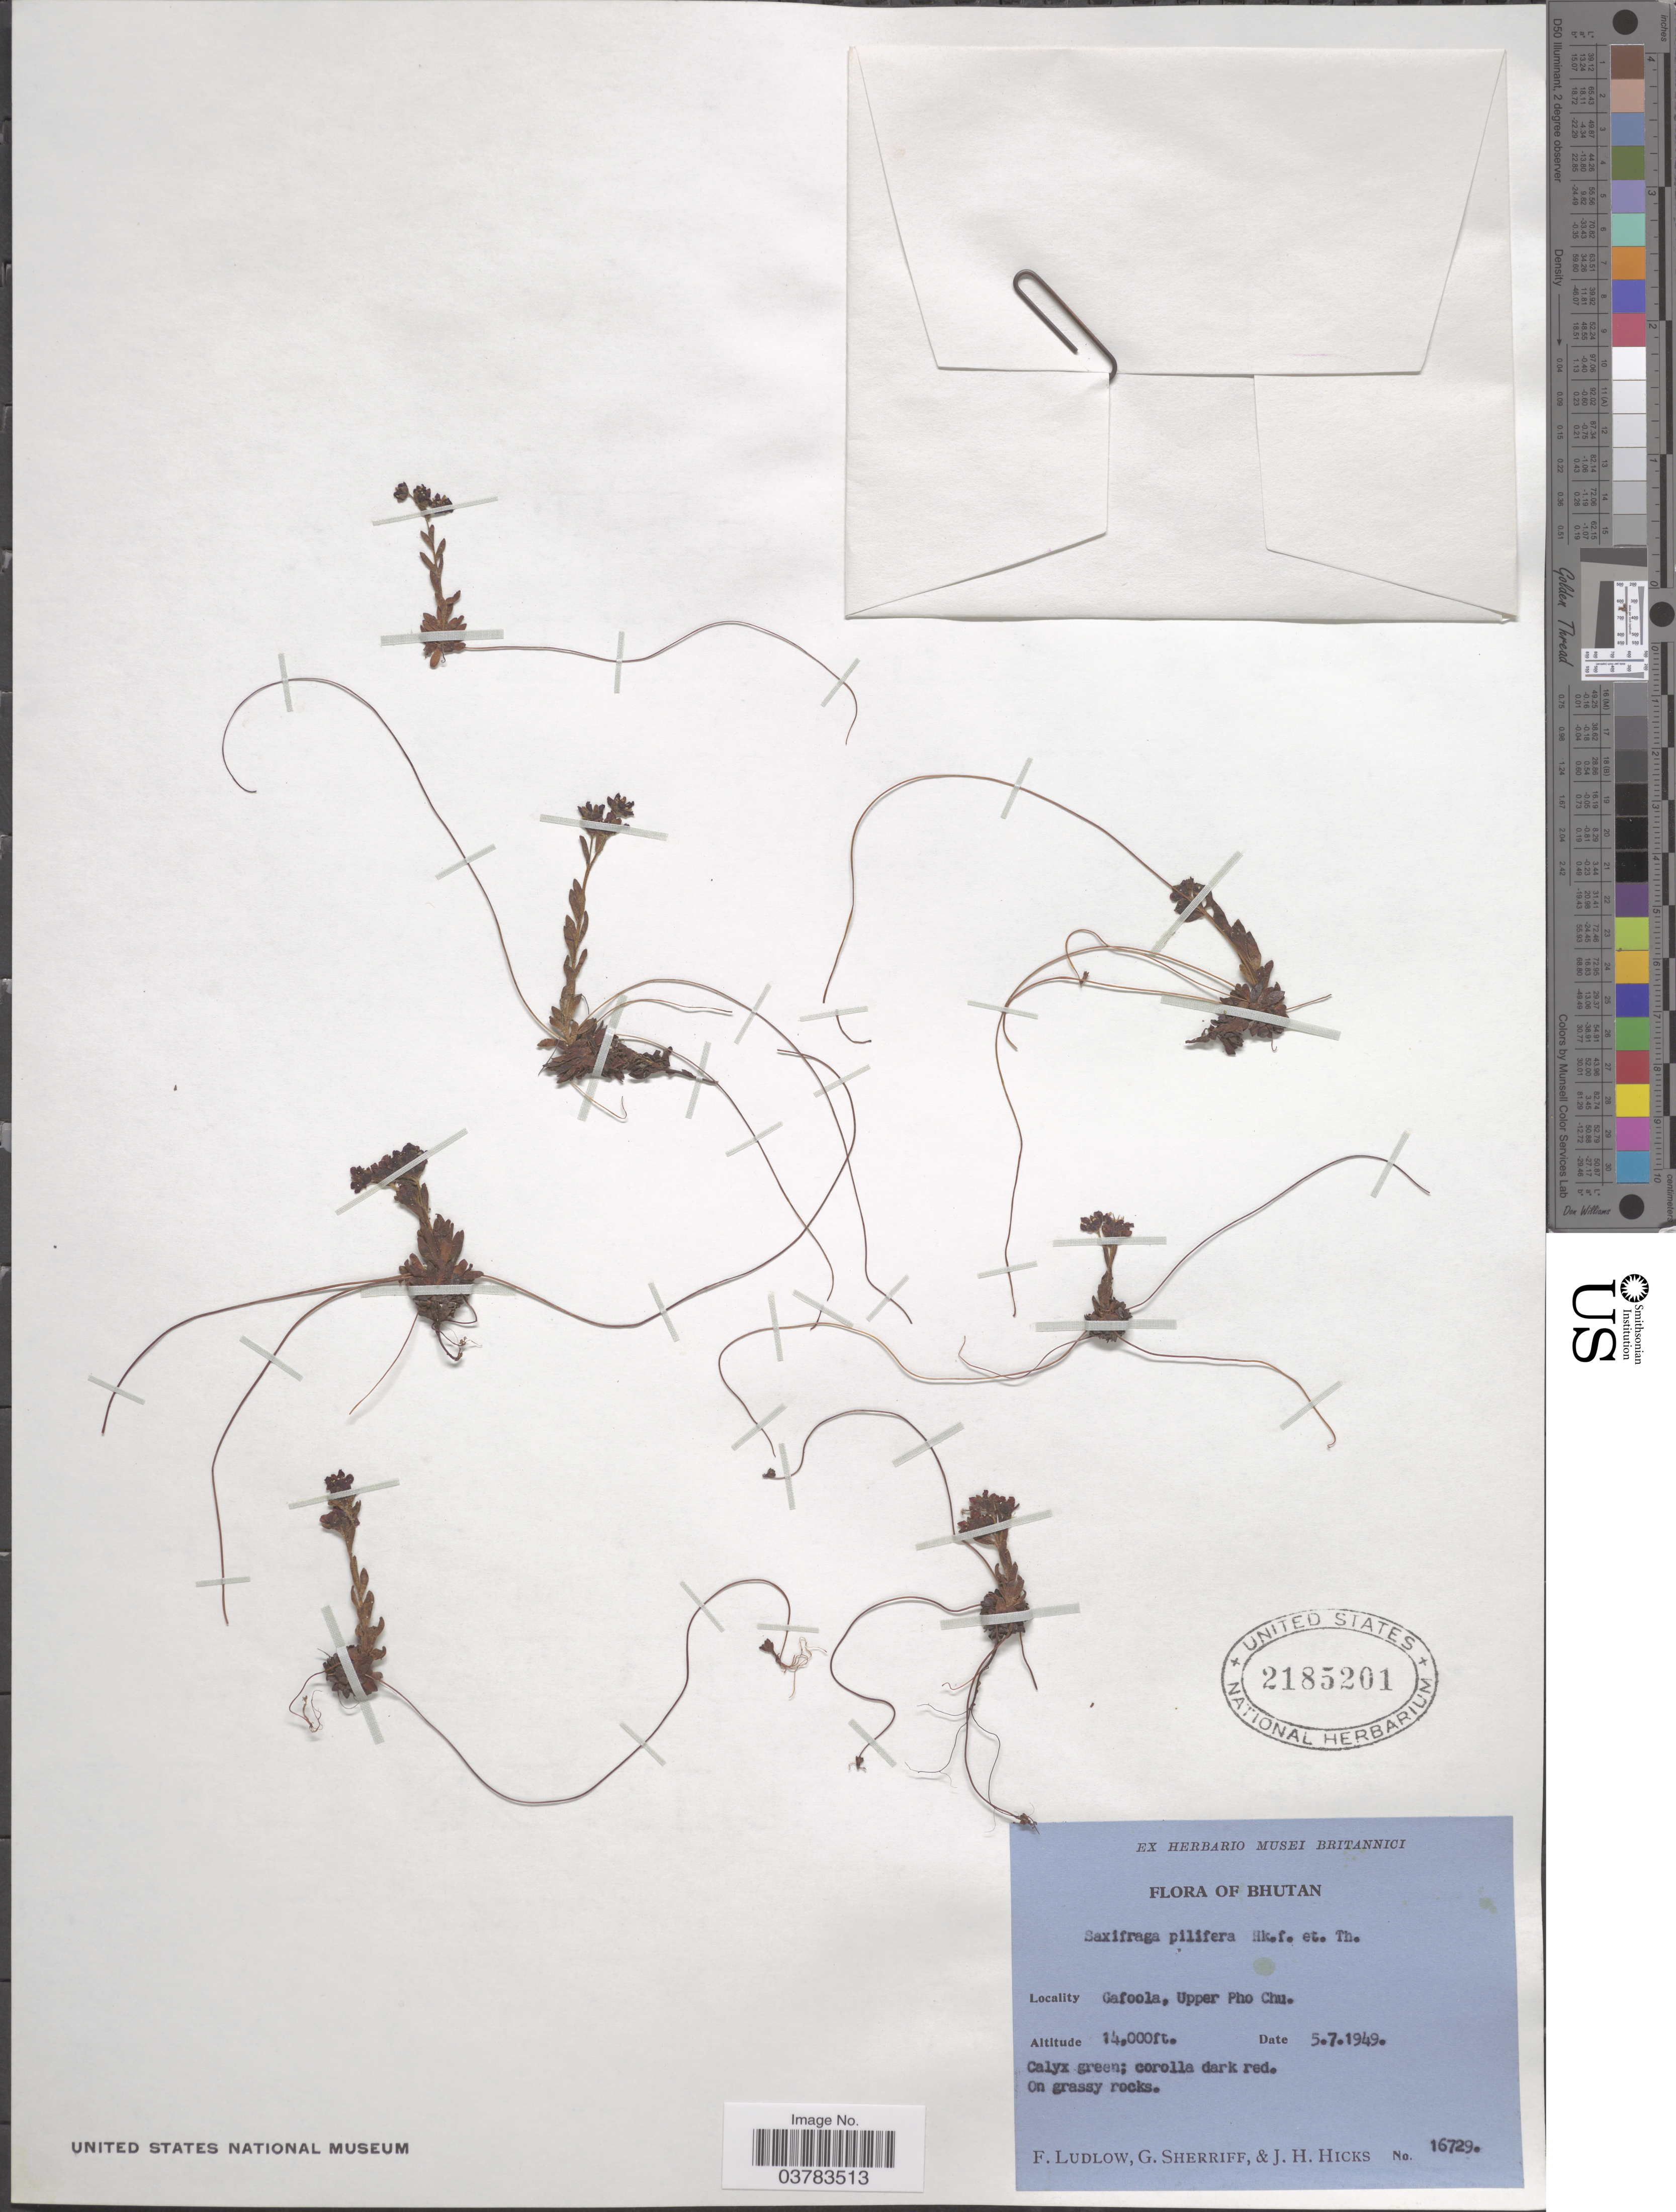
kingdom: Plantae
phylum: Tracheophyta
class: Magnoliopsida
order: Saxifragales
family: Saxifragaceae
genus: Saxifraga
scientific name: Saxifraga pilifera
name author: Hook. f. & Thomson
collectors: F. Ludlow, G. Sherriff & J. H. Hicks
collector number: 16729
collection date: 1949-07-05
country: Bhutan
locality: Gefoola, Upper Pho Chu.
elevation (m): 4267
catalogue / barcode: US 2185201